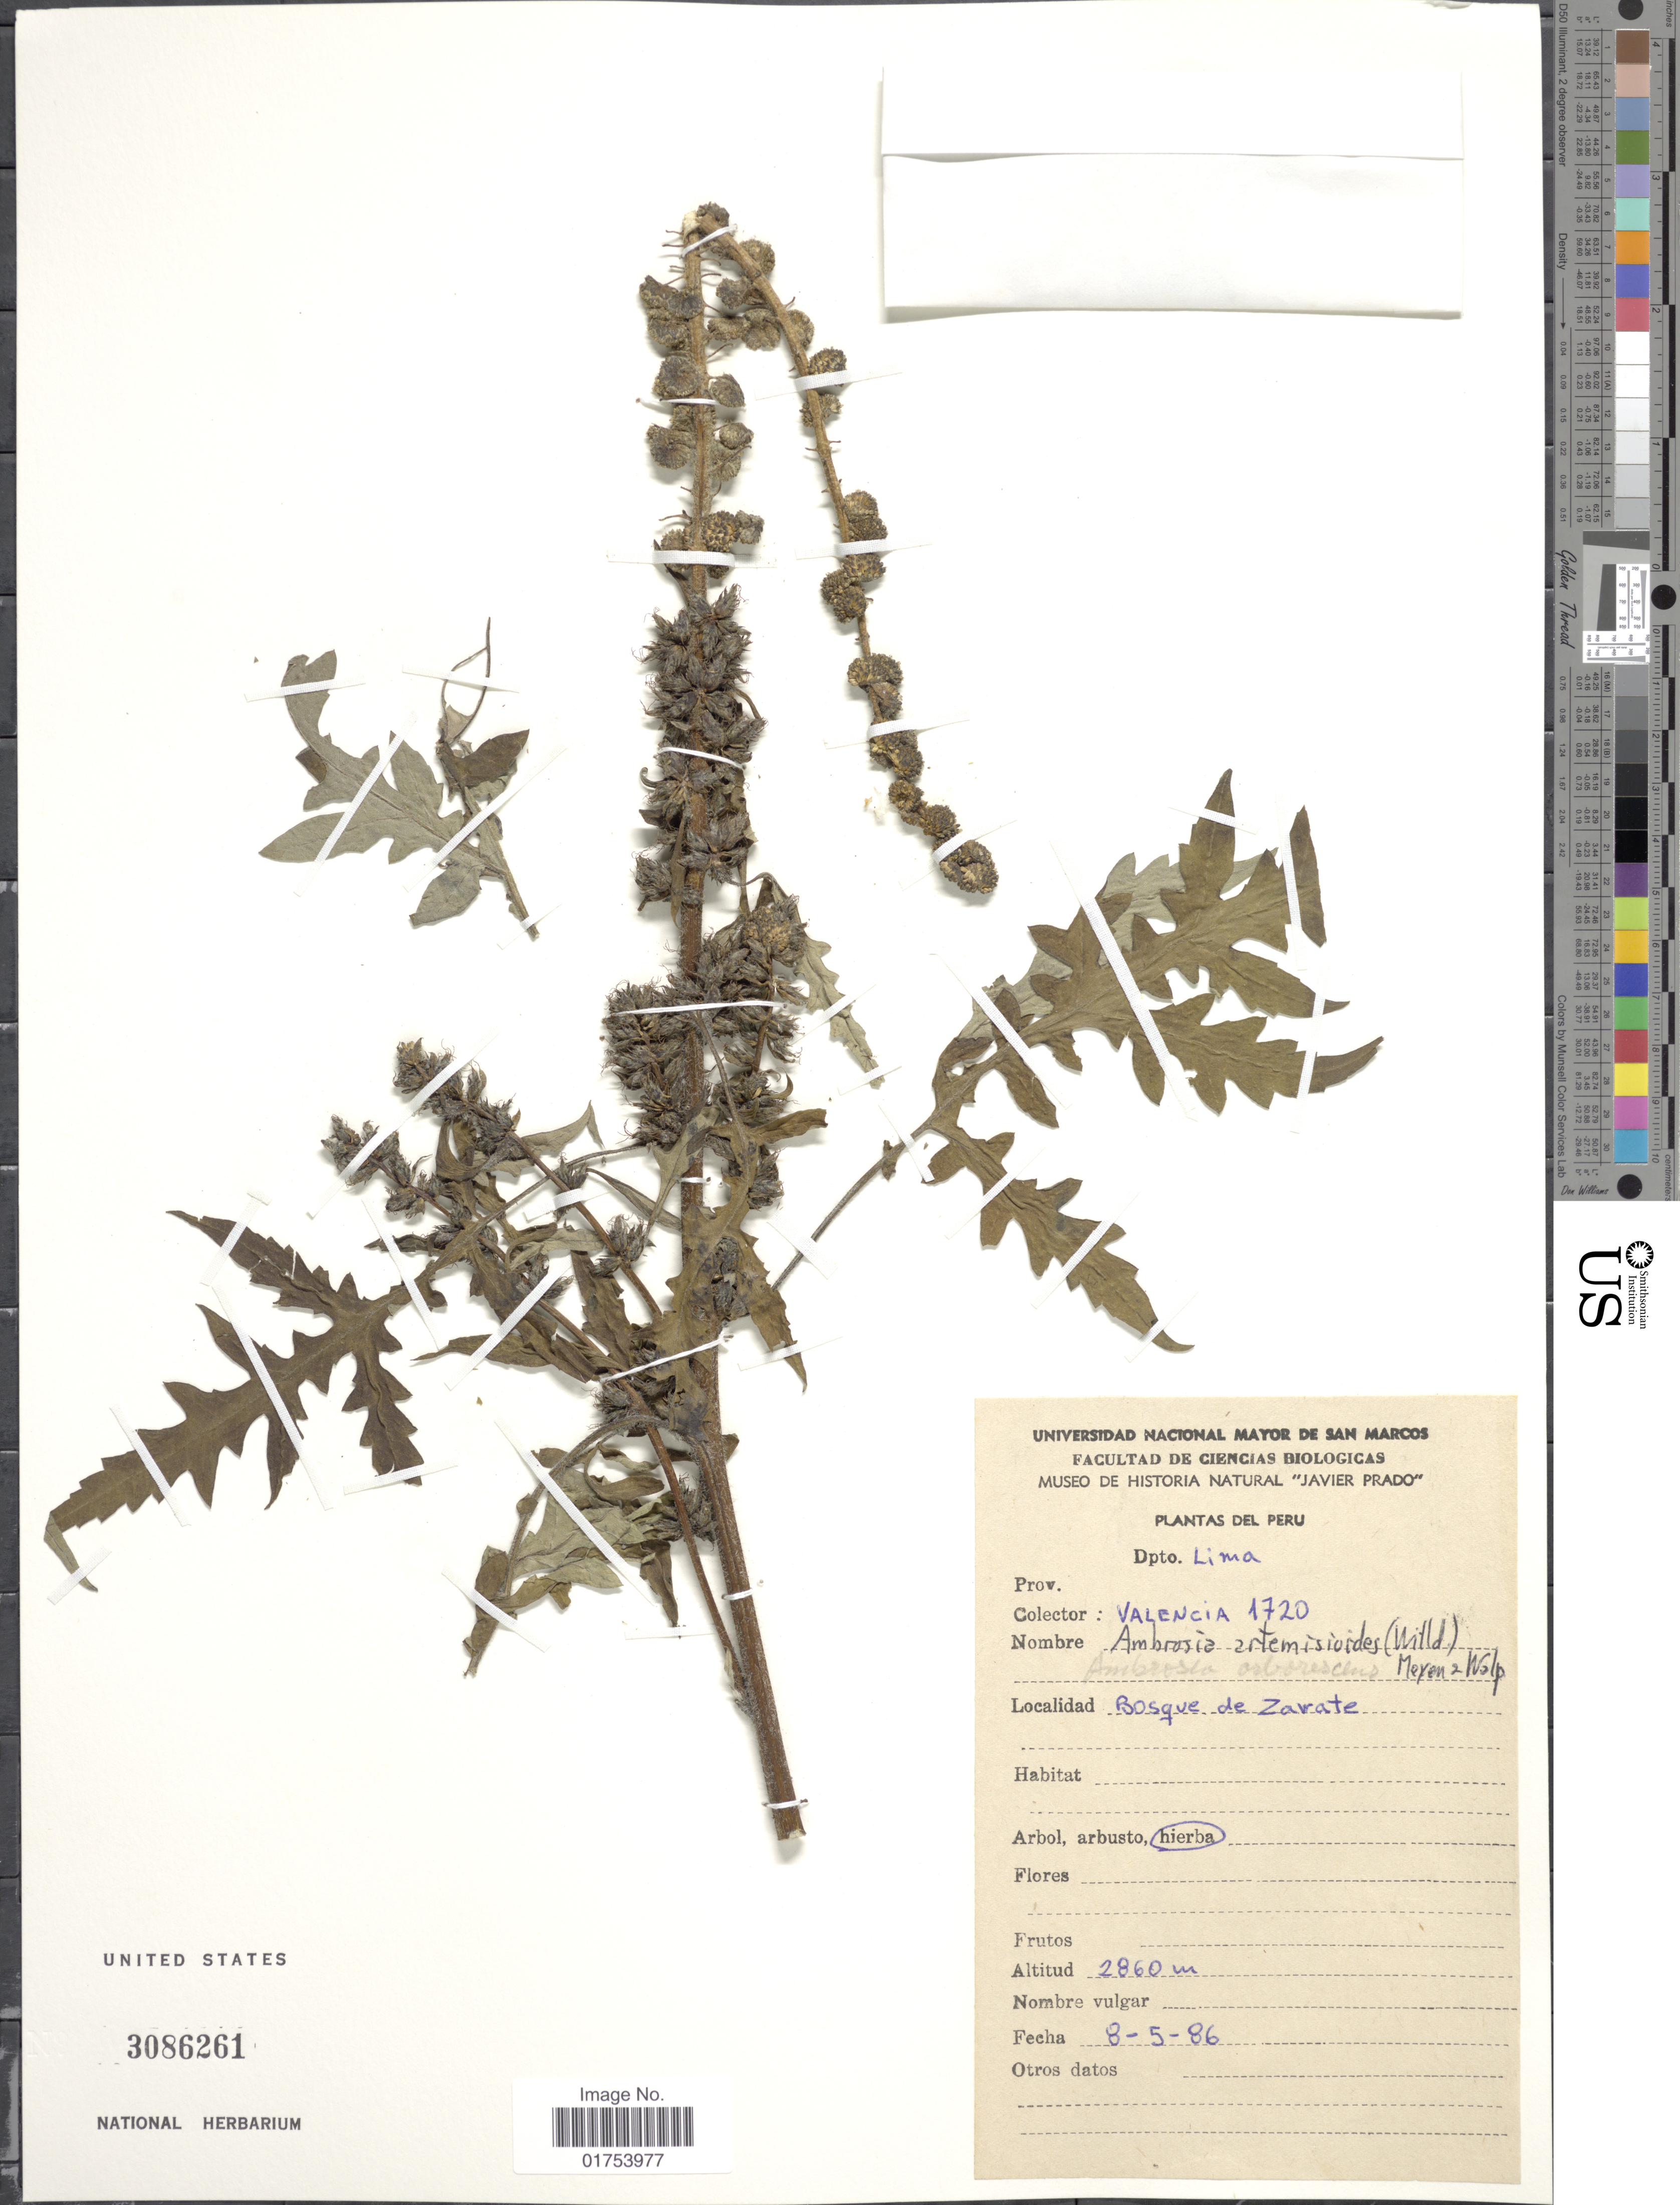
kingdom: Plantae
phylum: Tracheophyta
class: Magnoliopsida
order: Asterales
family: Asteraceae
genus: Ambrosia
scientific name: Ambrosia arborescens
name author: Mill.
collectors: -. Valencia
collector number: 1720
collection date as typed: Transcribed d/m/y: 8/5/86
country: Peru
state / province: Lima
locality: Bosque de Zarate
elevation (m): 2860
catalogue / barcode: US 3086261